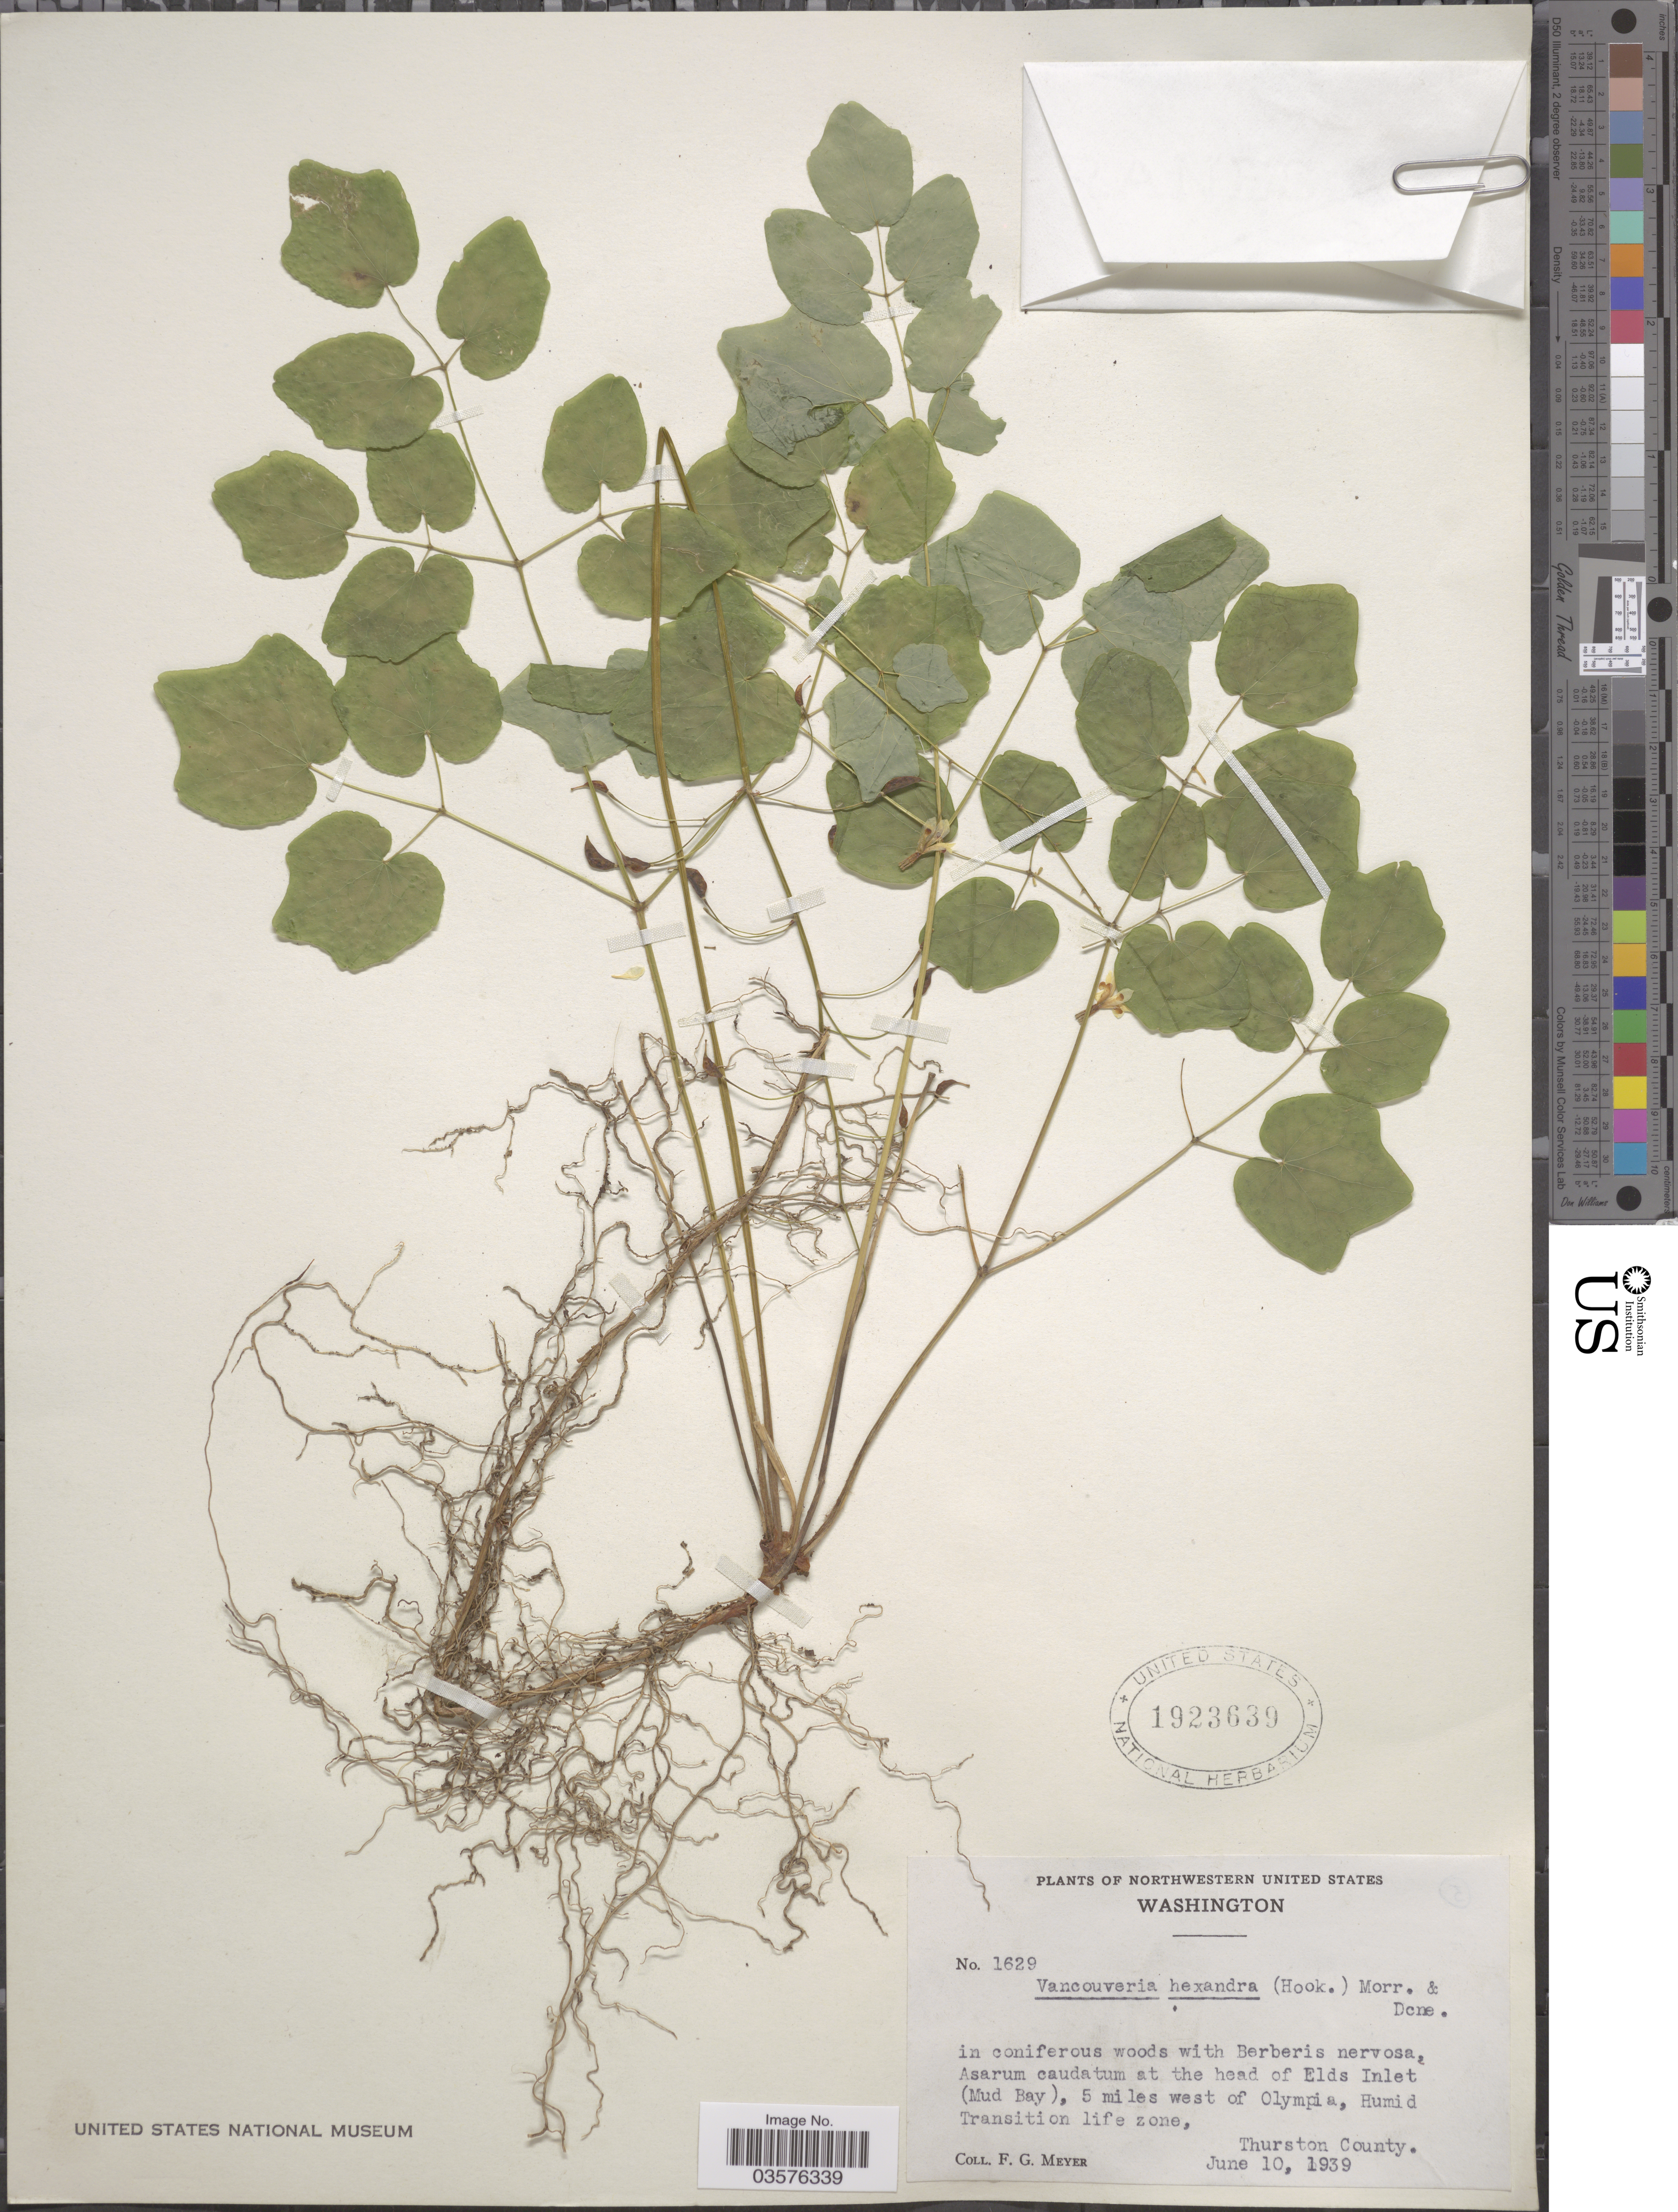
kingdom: Plantae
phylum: Tracheophyta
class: Magnoliopsida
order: Ranunculales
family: Berberidaceae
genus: Vancouveria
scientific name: Vancouveria hexandra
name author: (Hook.) C. Morren & Decne.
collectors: F. G. Meyer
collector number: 1629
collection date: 1939-06-10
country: United States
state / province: Washington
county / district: Thurston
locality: Northwestern United States. At the head of Elds Inlet (Mud Bay), 5 miles west of Olympia, Humid Transition life zone. Thurston County.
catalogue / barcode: US 1923639